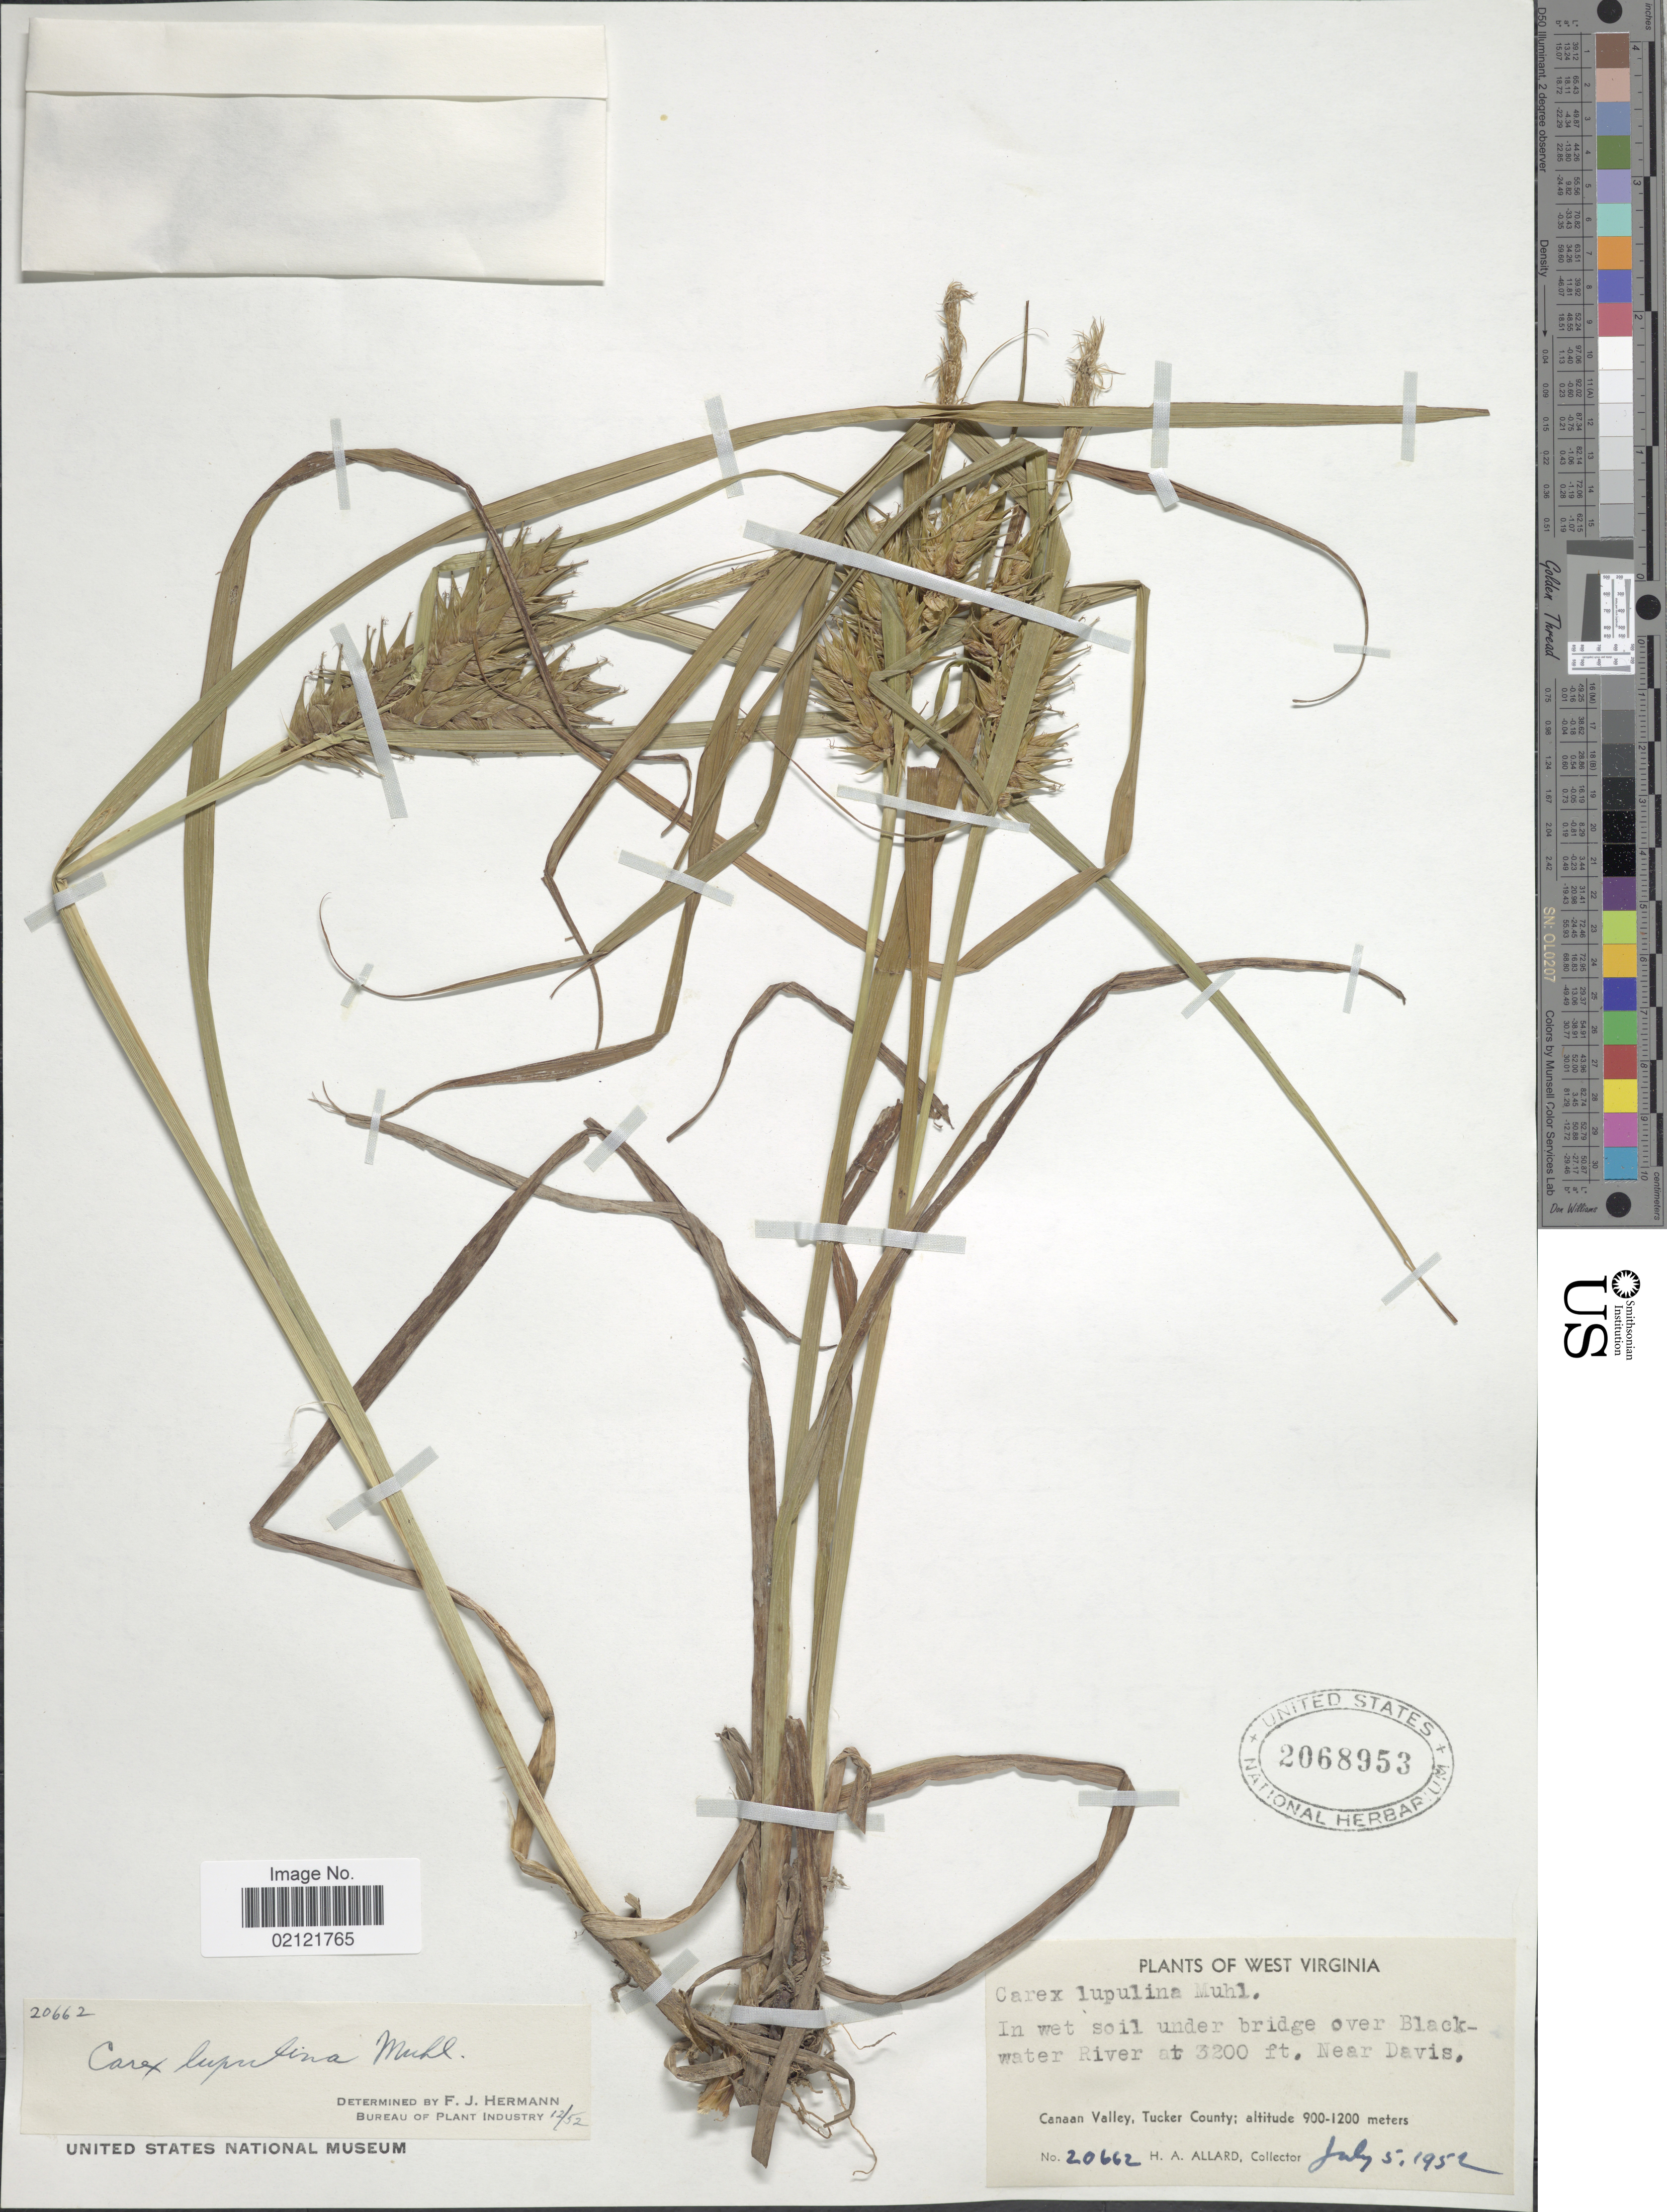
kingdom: Plantae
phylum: Tracheophyta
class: Liliopsida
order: Poales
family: Cyperaceae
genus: Carex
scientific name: Carex lupulina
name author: Muhl. ex Willd.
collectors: H. A. Allard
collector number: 20662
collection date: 1952-07-05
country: United States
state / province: West Virginia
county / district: Tucker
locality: In wet soil under bridge over Blackwter River, near Davis, Canaan Valley, Tucker County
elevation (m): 900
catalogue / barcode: US 2068953